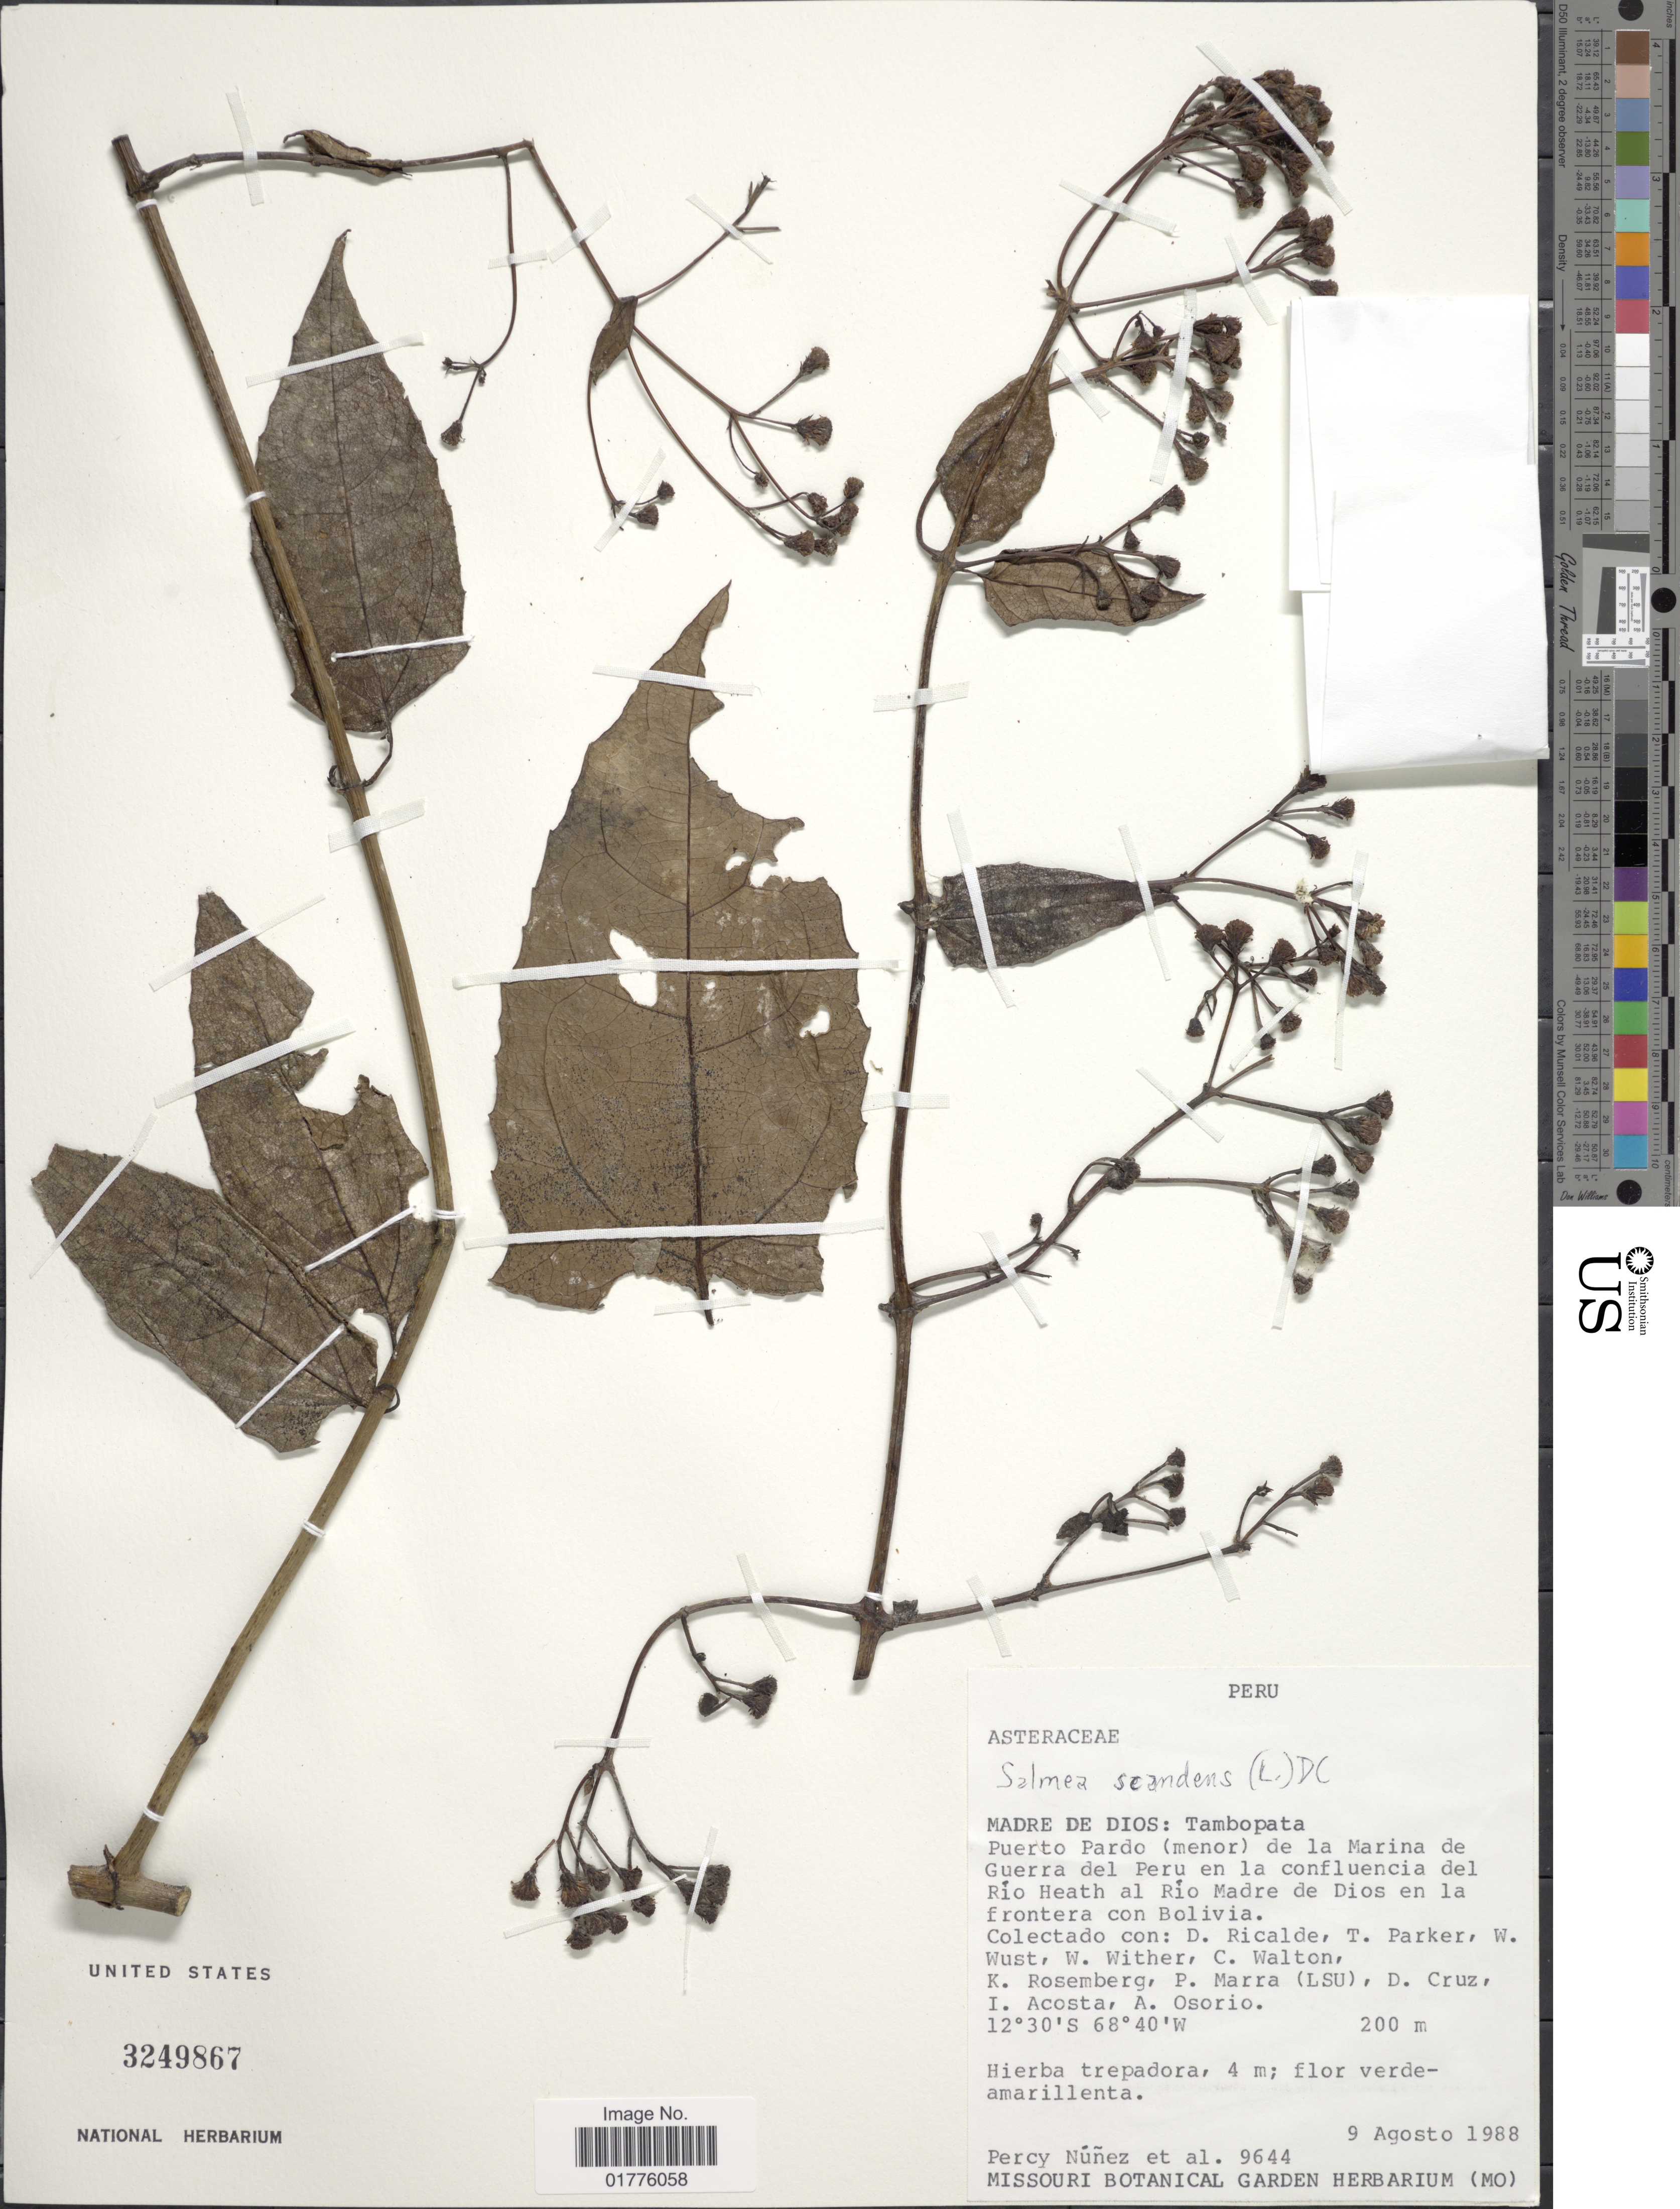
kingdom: Plantae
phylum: Tracheophyta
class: Magnoliopsida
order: Asterales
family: Asteraceae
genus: Salmea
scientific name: Salmea scandens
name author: (L.) DC.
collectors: P. Nuñez V., D. Ricalde, T. Parker, W. Wust & et al.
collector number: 9644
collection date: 1988-08-09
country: Peru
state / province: Madre de Dios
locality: Madre de Dios: Tambopata. Puerto Pardo (menor) de la Marina de Guerra del peru en la Confluencia del Rio Heath al Rio Madre de Dios en la frontera con Bolivia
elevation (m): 200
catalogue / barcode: US 3249867